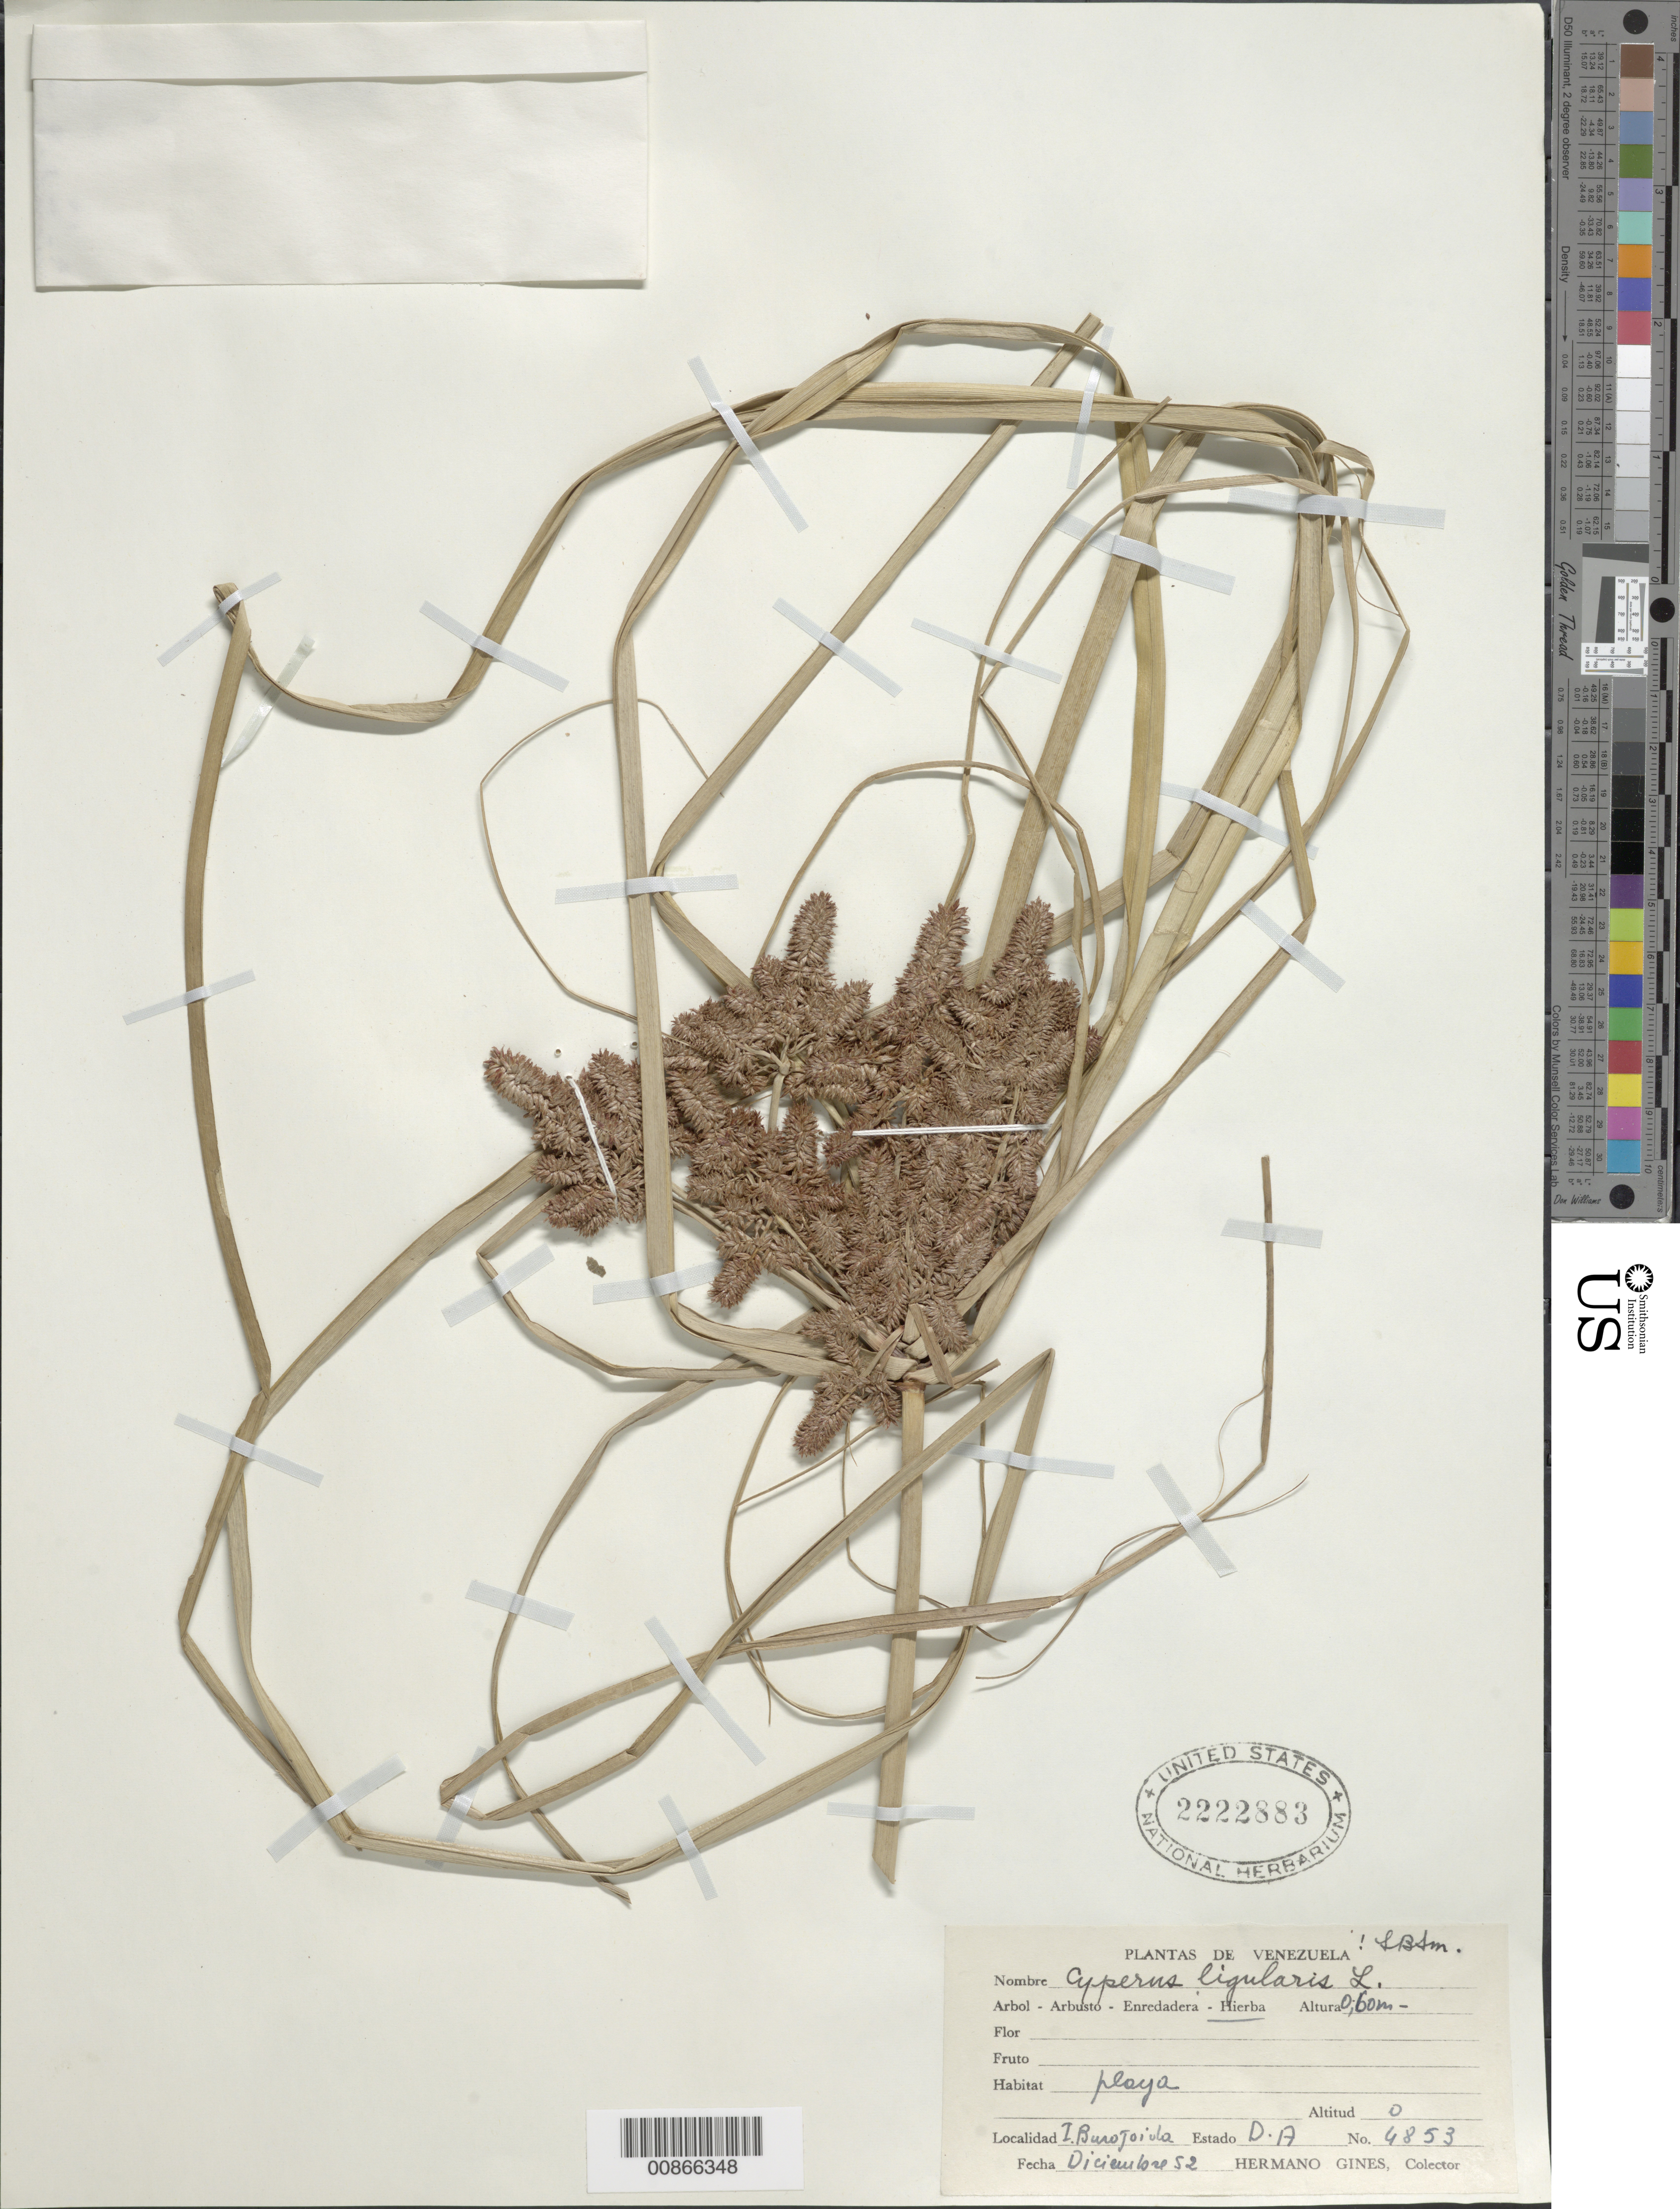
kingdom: Plantae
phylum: Tracheophyta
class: Liliopsida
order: Poales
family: Cyperaceae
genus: Cyperus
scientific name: Cyperus ligularis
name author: L.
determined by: Smith, Lyman B., (US), NMNH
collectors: H. Gines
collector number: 4853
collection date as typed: Dec-52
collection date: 1952-12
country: Venezuela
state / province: Delta Amacuro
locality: Isla Burojoida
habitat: Playa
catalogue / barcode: US 2222883